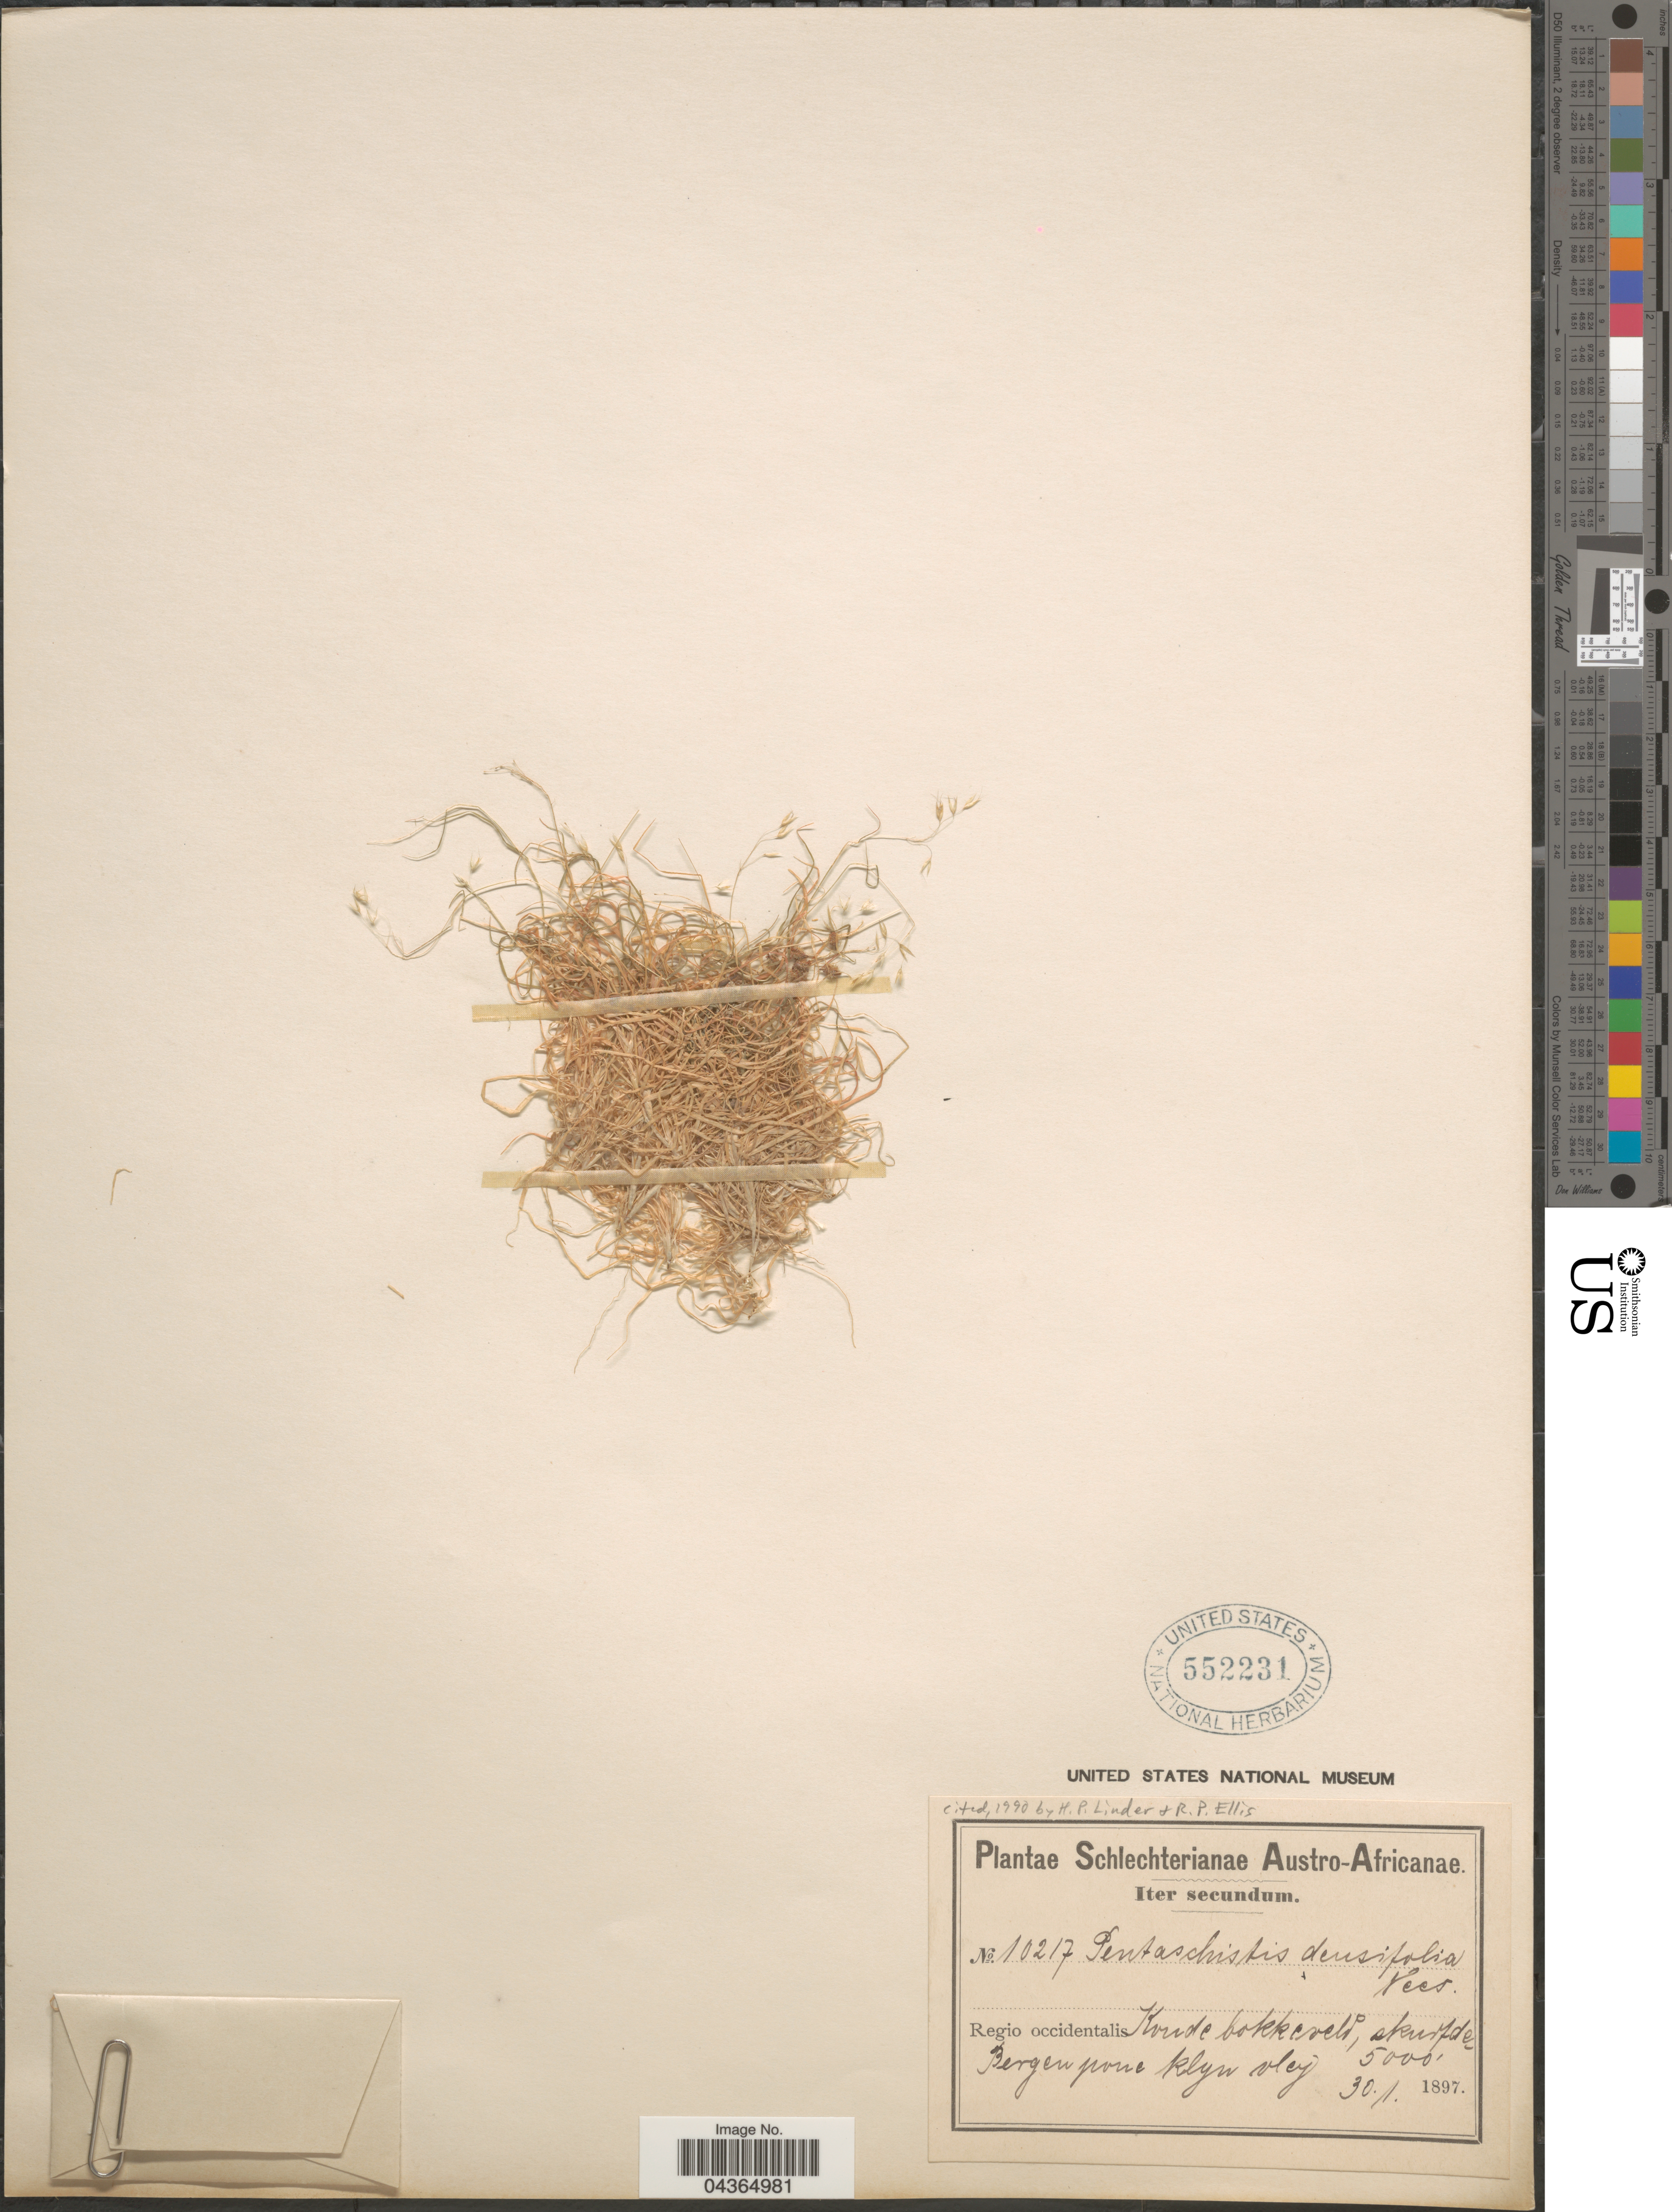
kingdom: Plantae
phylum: Tracheophyta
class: Liliopsida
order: Poales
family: Poaceae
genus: Pentameris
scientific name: Pentameris densifolia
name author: (Nees) Steud.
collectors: Schlechter, --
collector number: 10217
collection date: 1897-01-30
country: South Africa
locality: Austro-Africanae. Regio occidentalis Koude bokkeveld, skurfde Bergen pone klyn vley.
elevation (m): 1524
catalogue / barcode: US 552231